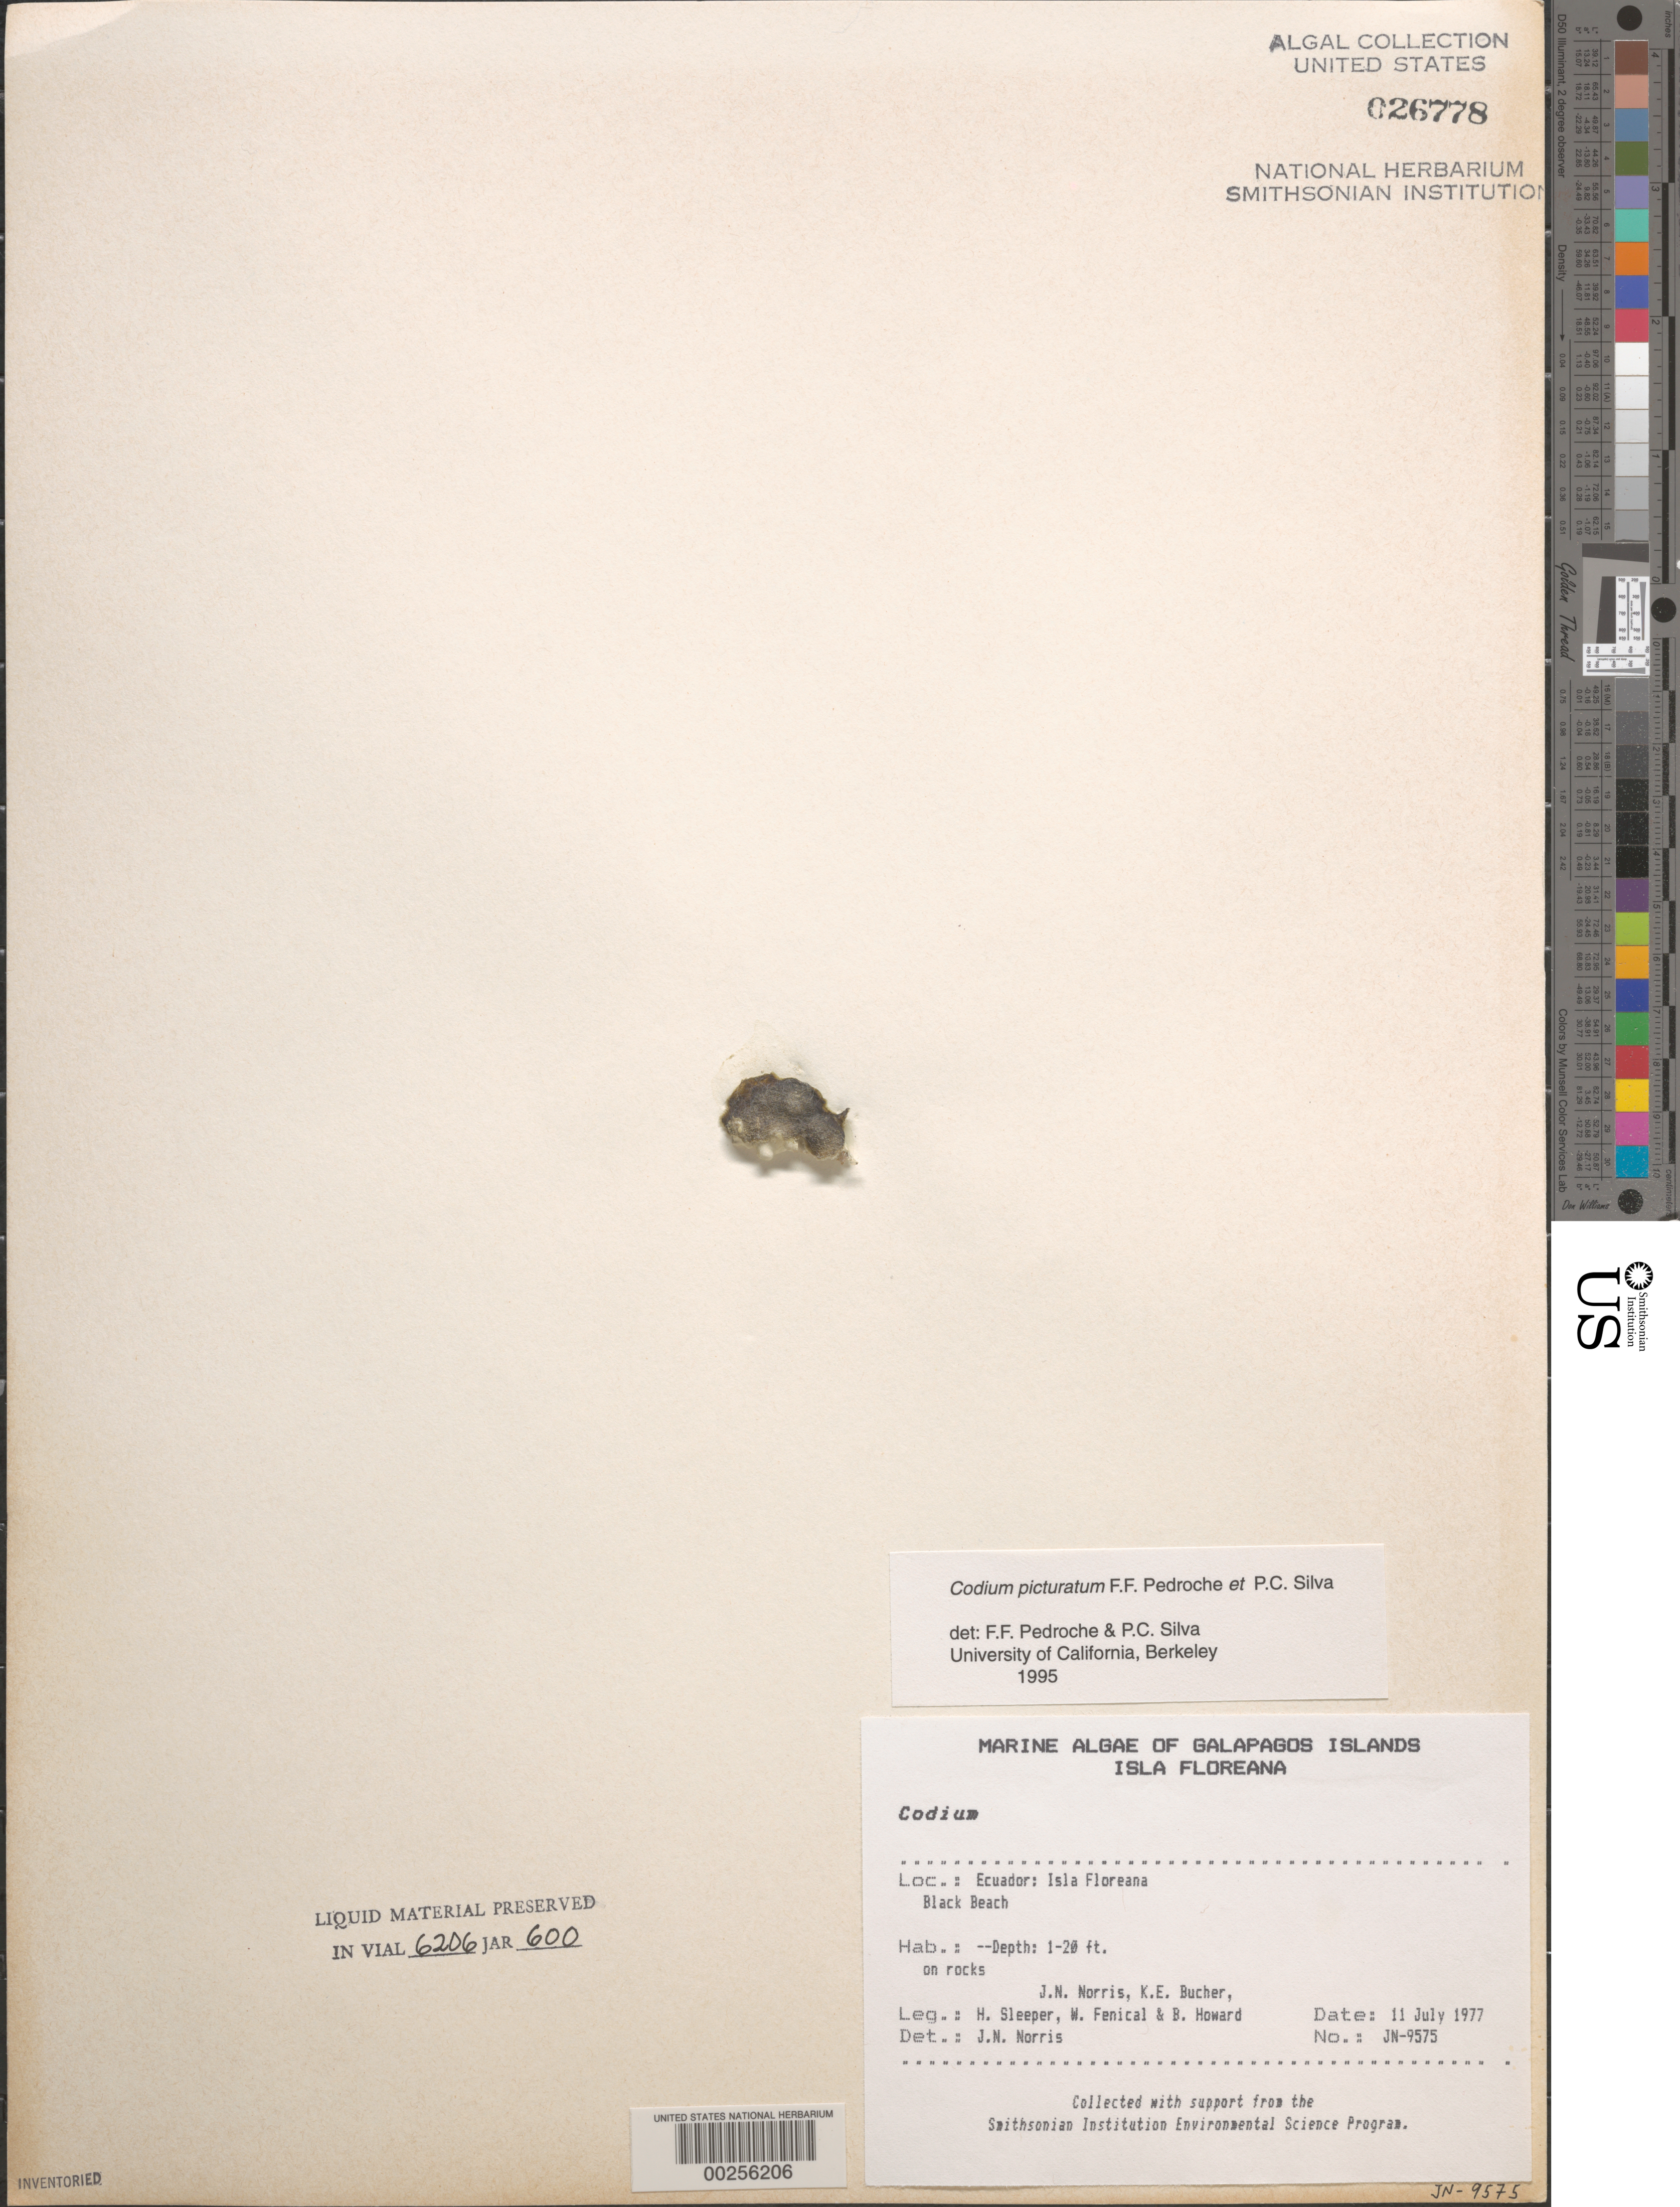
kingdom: Plantae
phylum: Chlorophyta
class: Ulvophyceae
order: Bryopsidales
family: Codiaceae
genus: Codium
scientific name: Codium picturatum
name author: Pedroche & P.C. Silva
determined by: Pedroche, F. F.; Silva, P. C.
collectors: J. N. Norris, K. E. Bucher, Sleeper. H., W. Fenical & B. Howard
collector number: JN-9575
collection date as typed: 11 Jul 1977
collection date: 1977-07-11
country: Ecuador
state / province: Colón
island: Floreana [Charles, Santa Maria]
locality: Black Beach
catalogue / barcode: US 26778